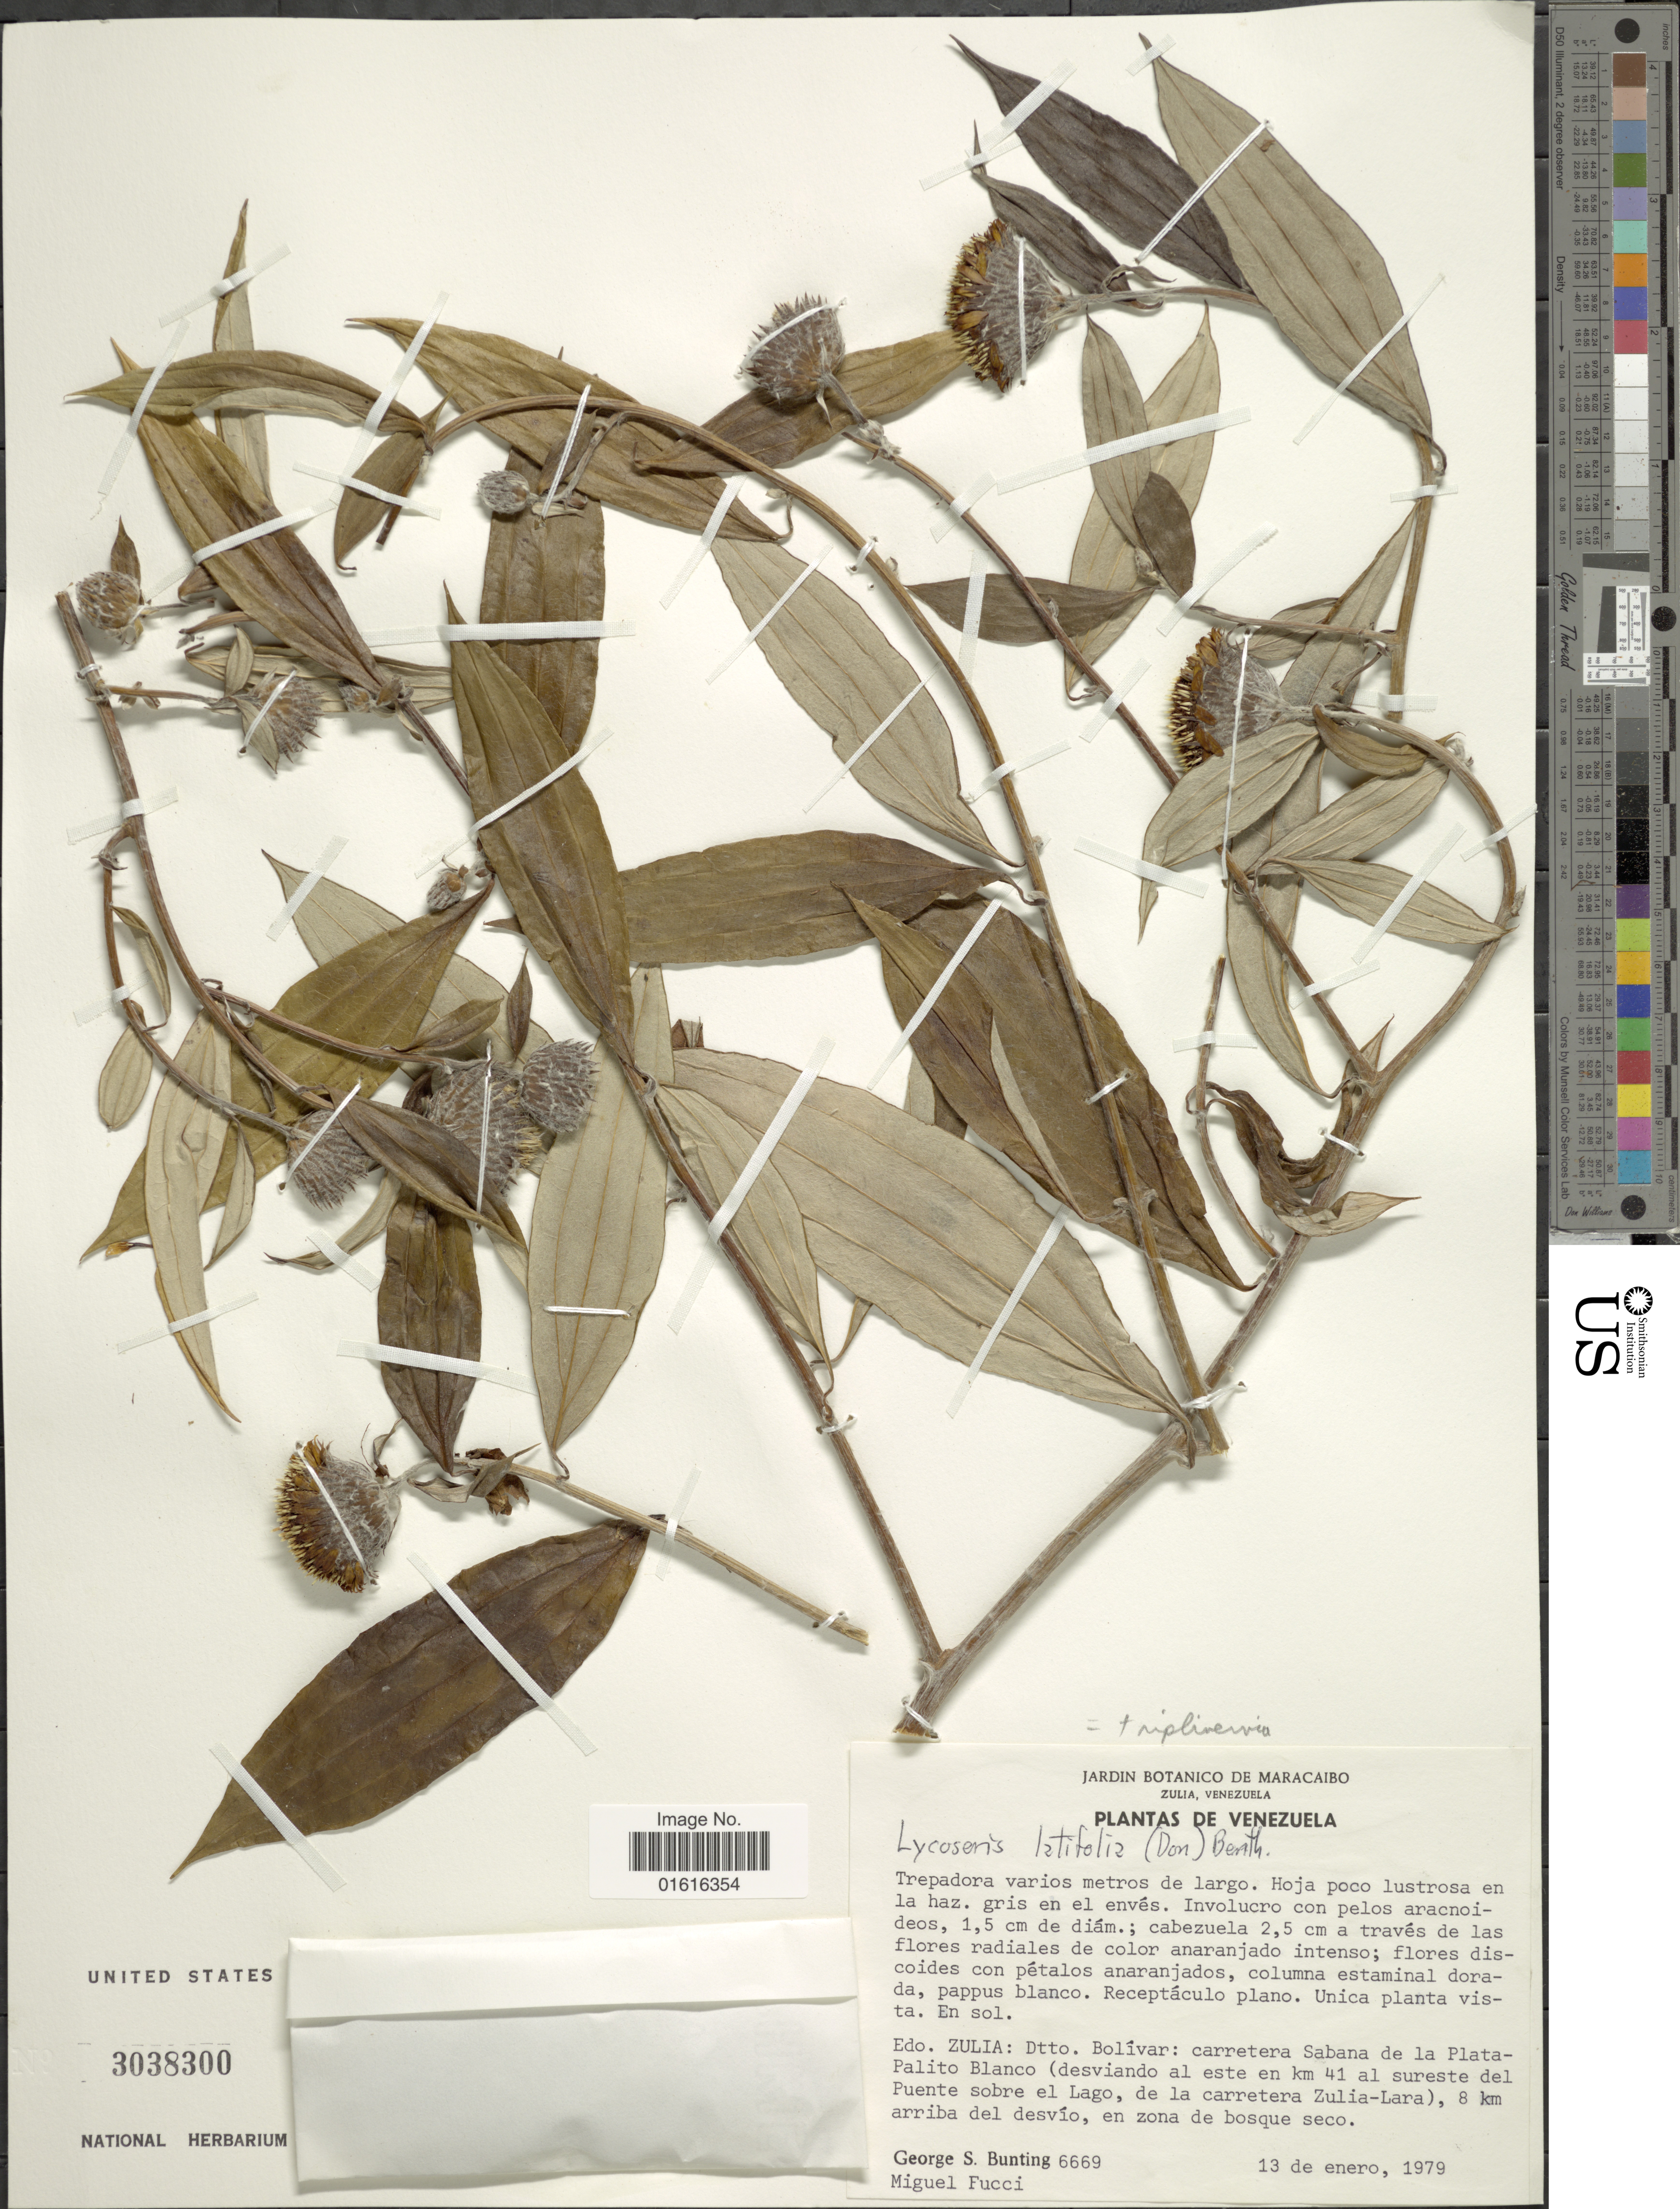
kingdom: Plantae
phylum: Tracheophyta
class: Magnoliopsida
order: Asterales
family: Asteraceae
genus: Lycoseris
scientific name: Lycoseris triplinervia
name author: Less.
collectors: G. S. Bunting & M. Fucci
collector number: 6669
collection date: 1979-01-13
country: Venezuela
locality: Edo. Zulio: Dtto. Bolivar: carretera Sabana de la Plata-Palito Blanco (desviando al este en km 41 al sureste del Puente sobre el Lago, de la carretera Zuila-Lara), 8 km arriba del desvio, en zona de bosque seco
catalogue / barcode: US 3038300